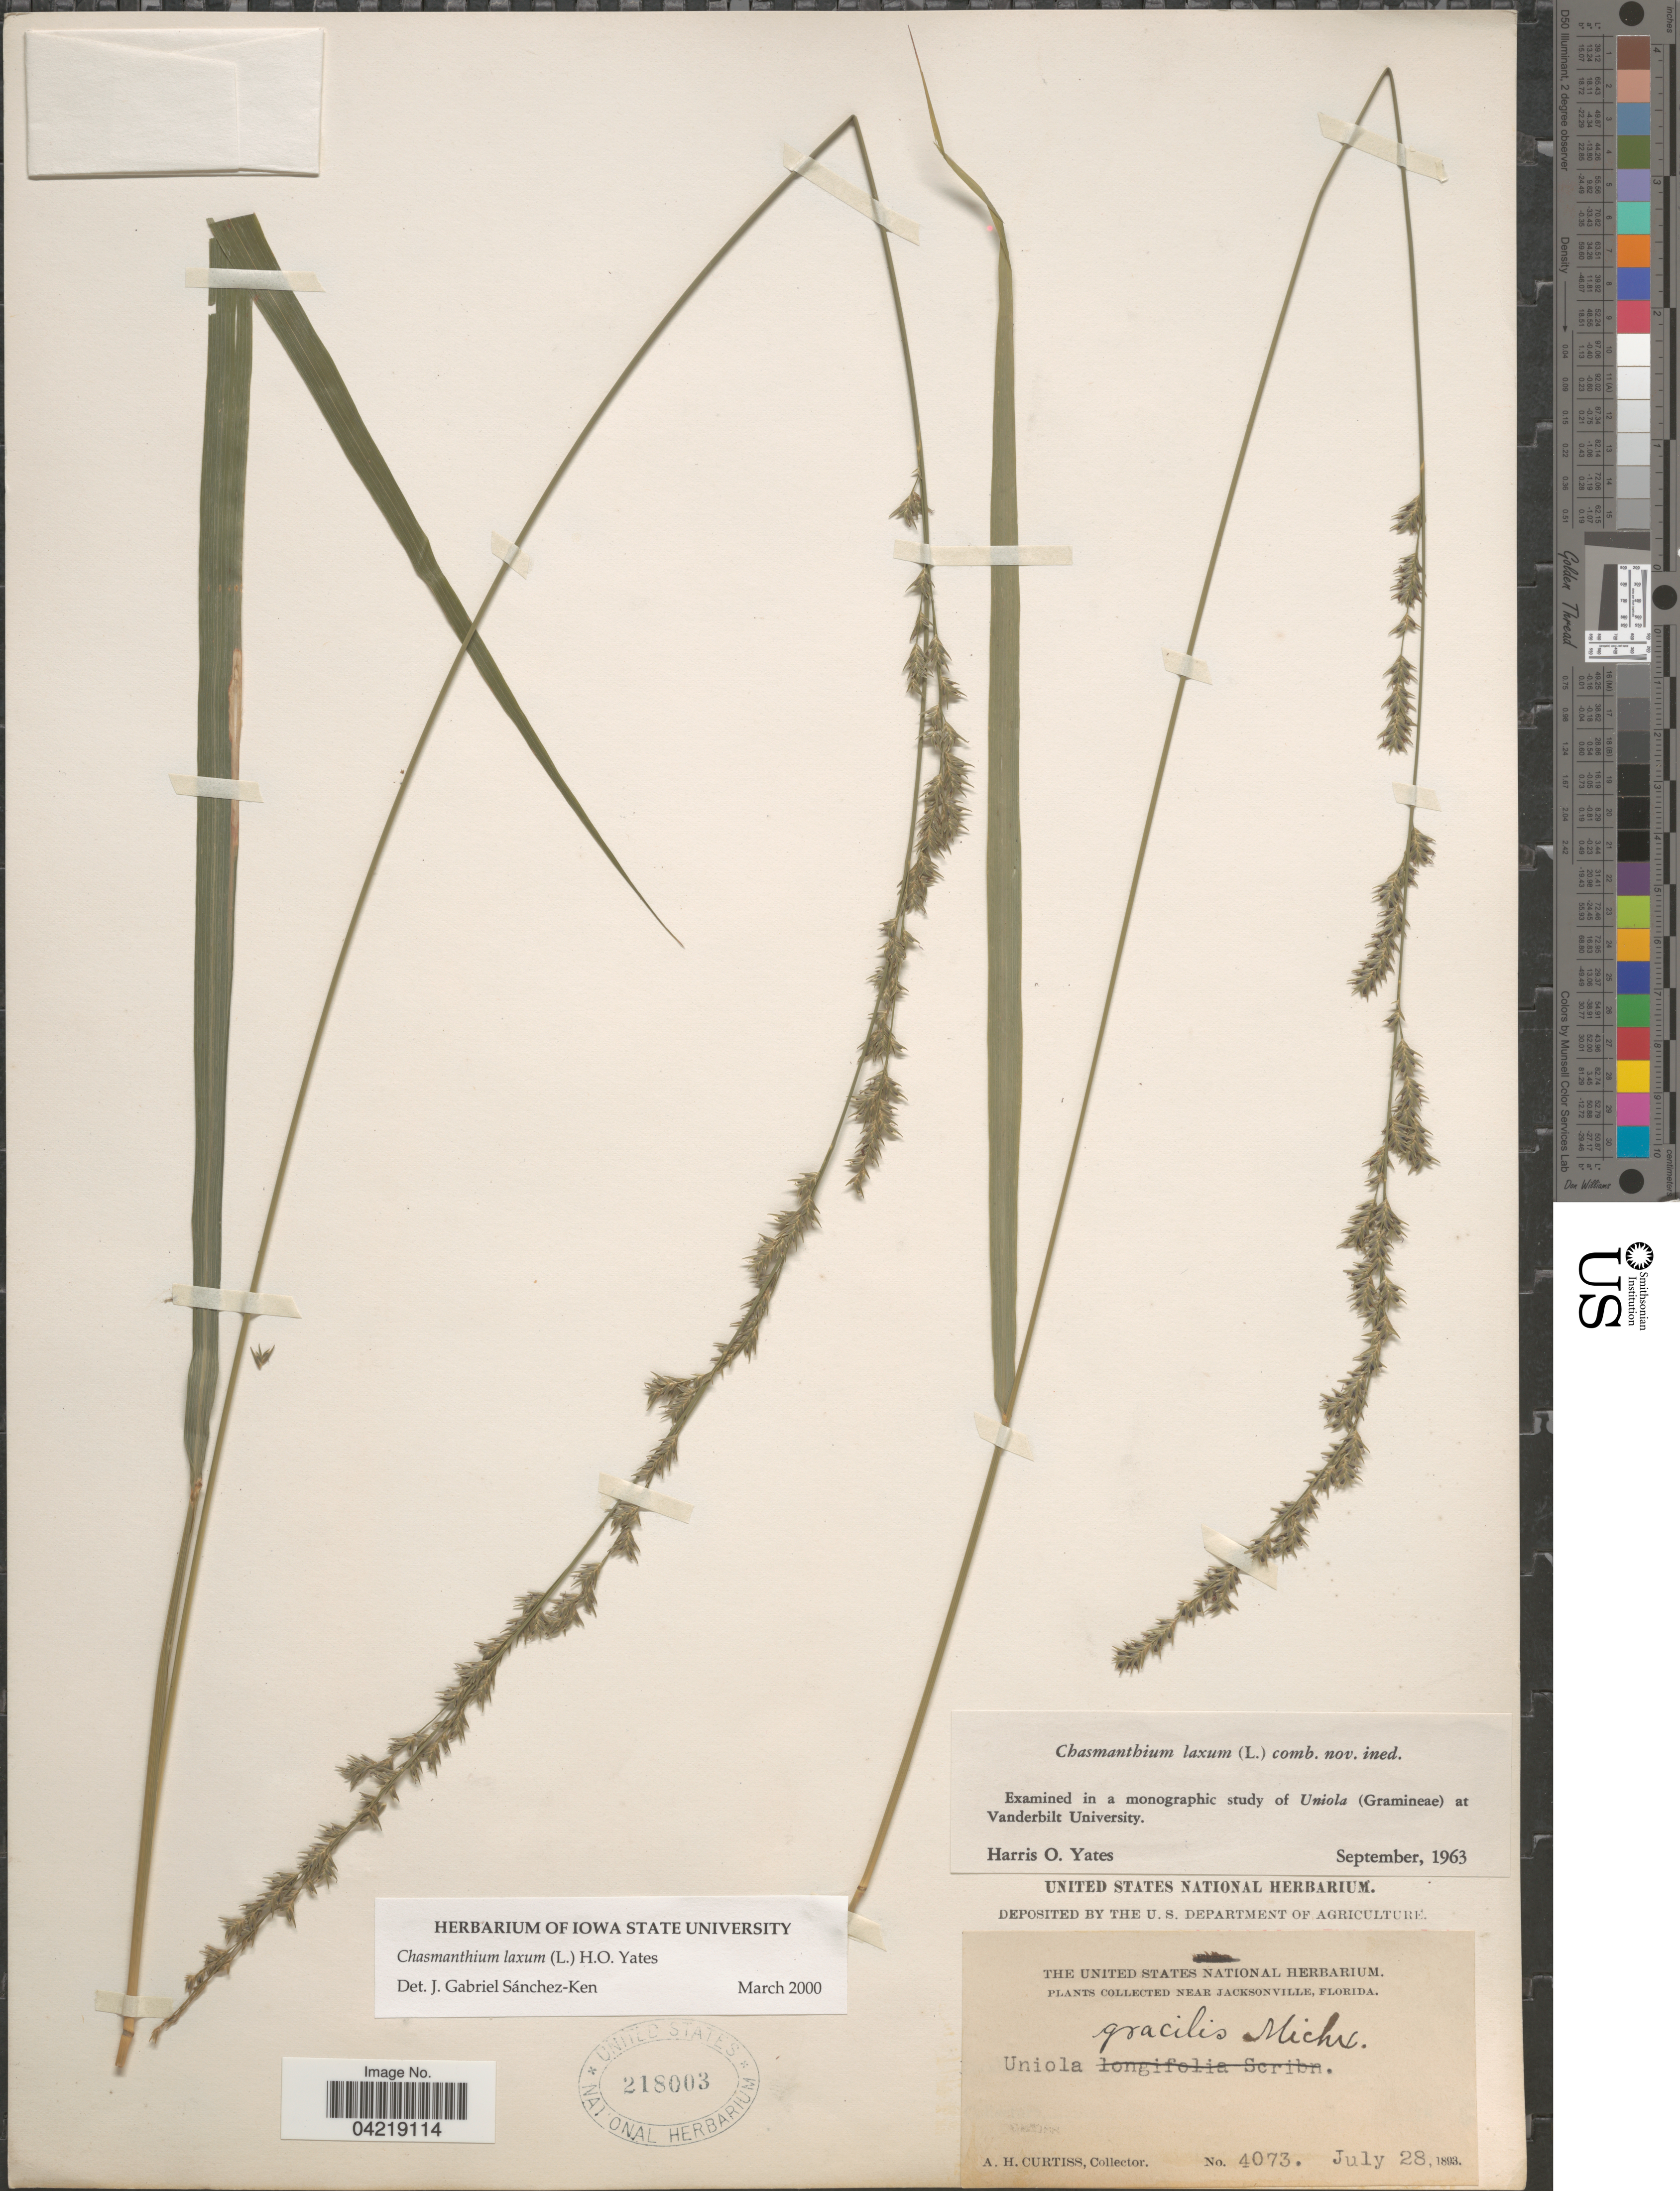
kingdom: Plantae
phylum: Tracheophyta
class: Liliopsida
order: Poales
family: Poaceae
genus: Chasmanthium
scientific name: Chasmanthium laxum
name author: (L.) H.O. Yates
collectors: A. H. Curtiss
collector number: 4073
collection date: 1893-07-28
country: United States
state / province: Florida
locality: Near Jacksonville.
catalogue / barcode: US 218003